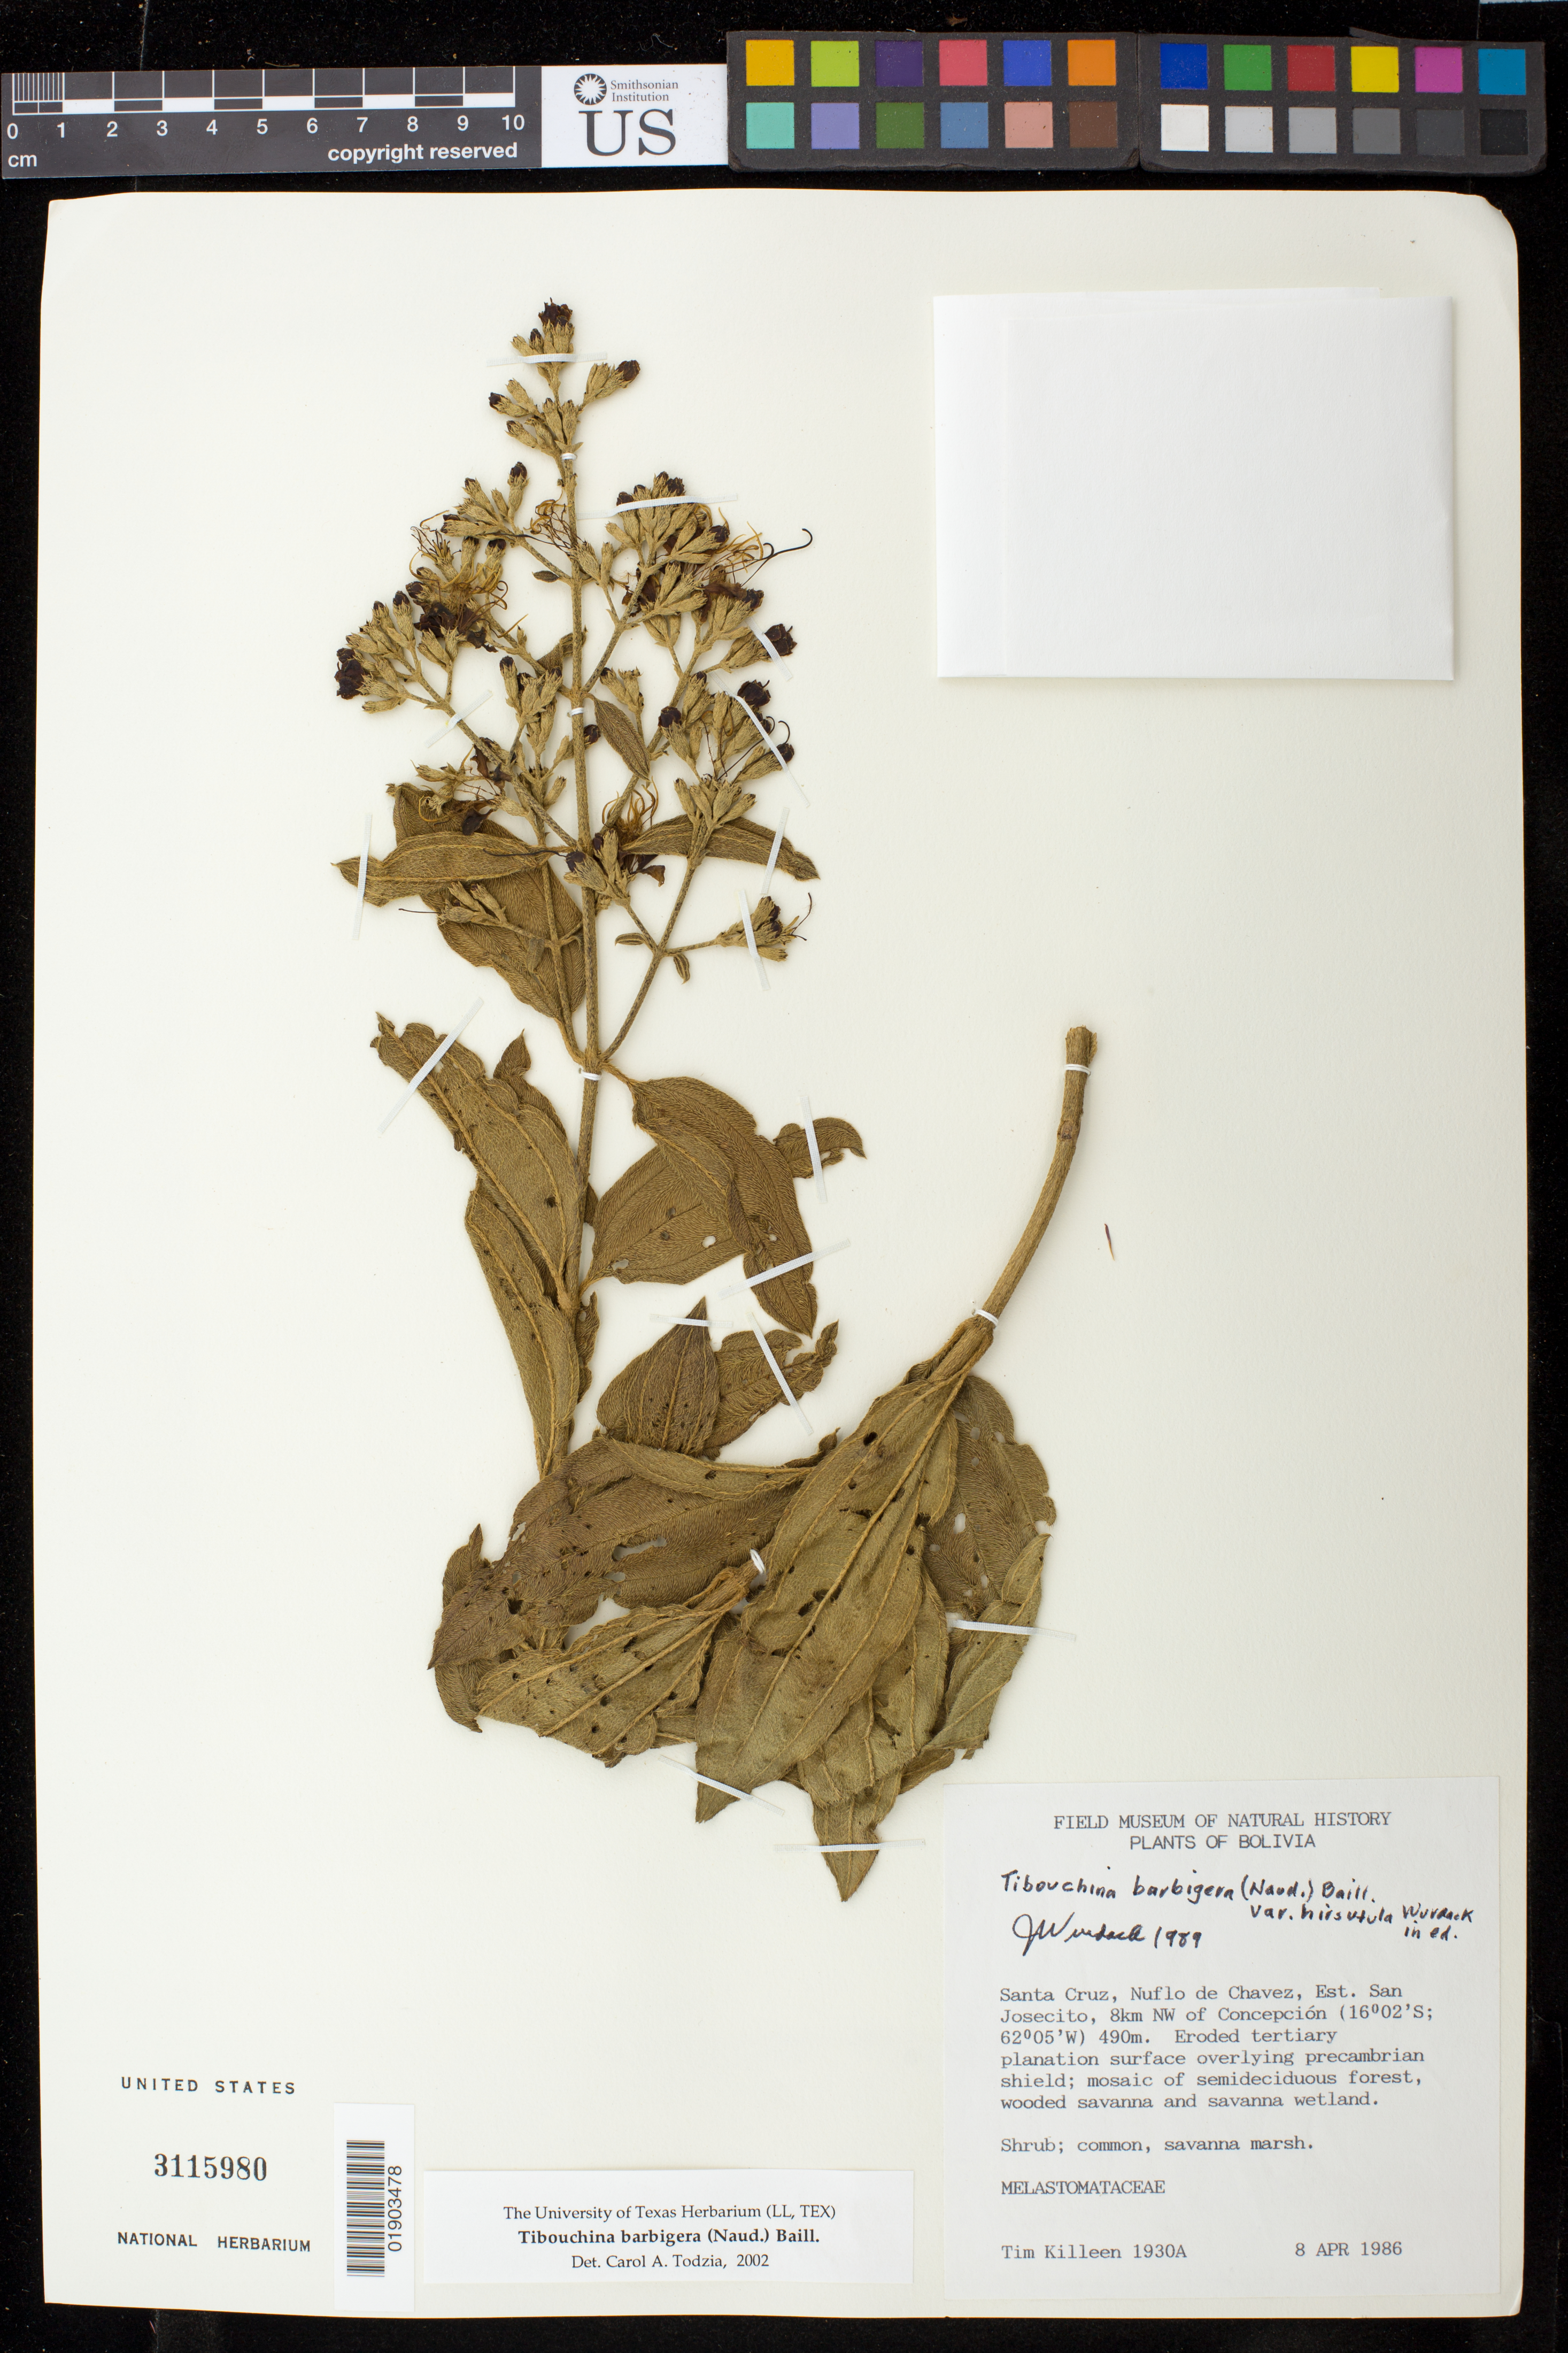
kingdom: Plantae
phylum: Tracheophyta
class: Magnoliopsida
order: Myrtales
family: Melastomataceae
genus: Tibouchina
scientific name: Tibouchina barbigera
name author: Baill.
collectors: T. Killeen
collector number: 1930/A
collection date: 1986-04-08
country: Bolivia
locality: Santa Cruz, Nuflo de Chavez, Est. San Josecito, 8 Km NW of Conceoción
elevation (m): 490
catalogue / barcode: US 3115980